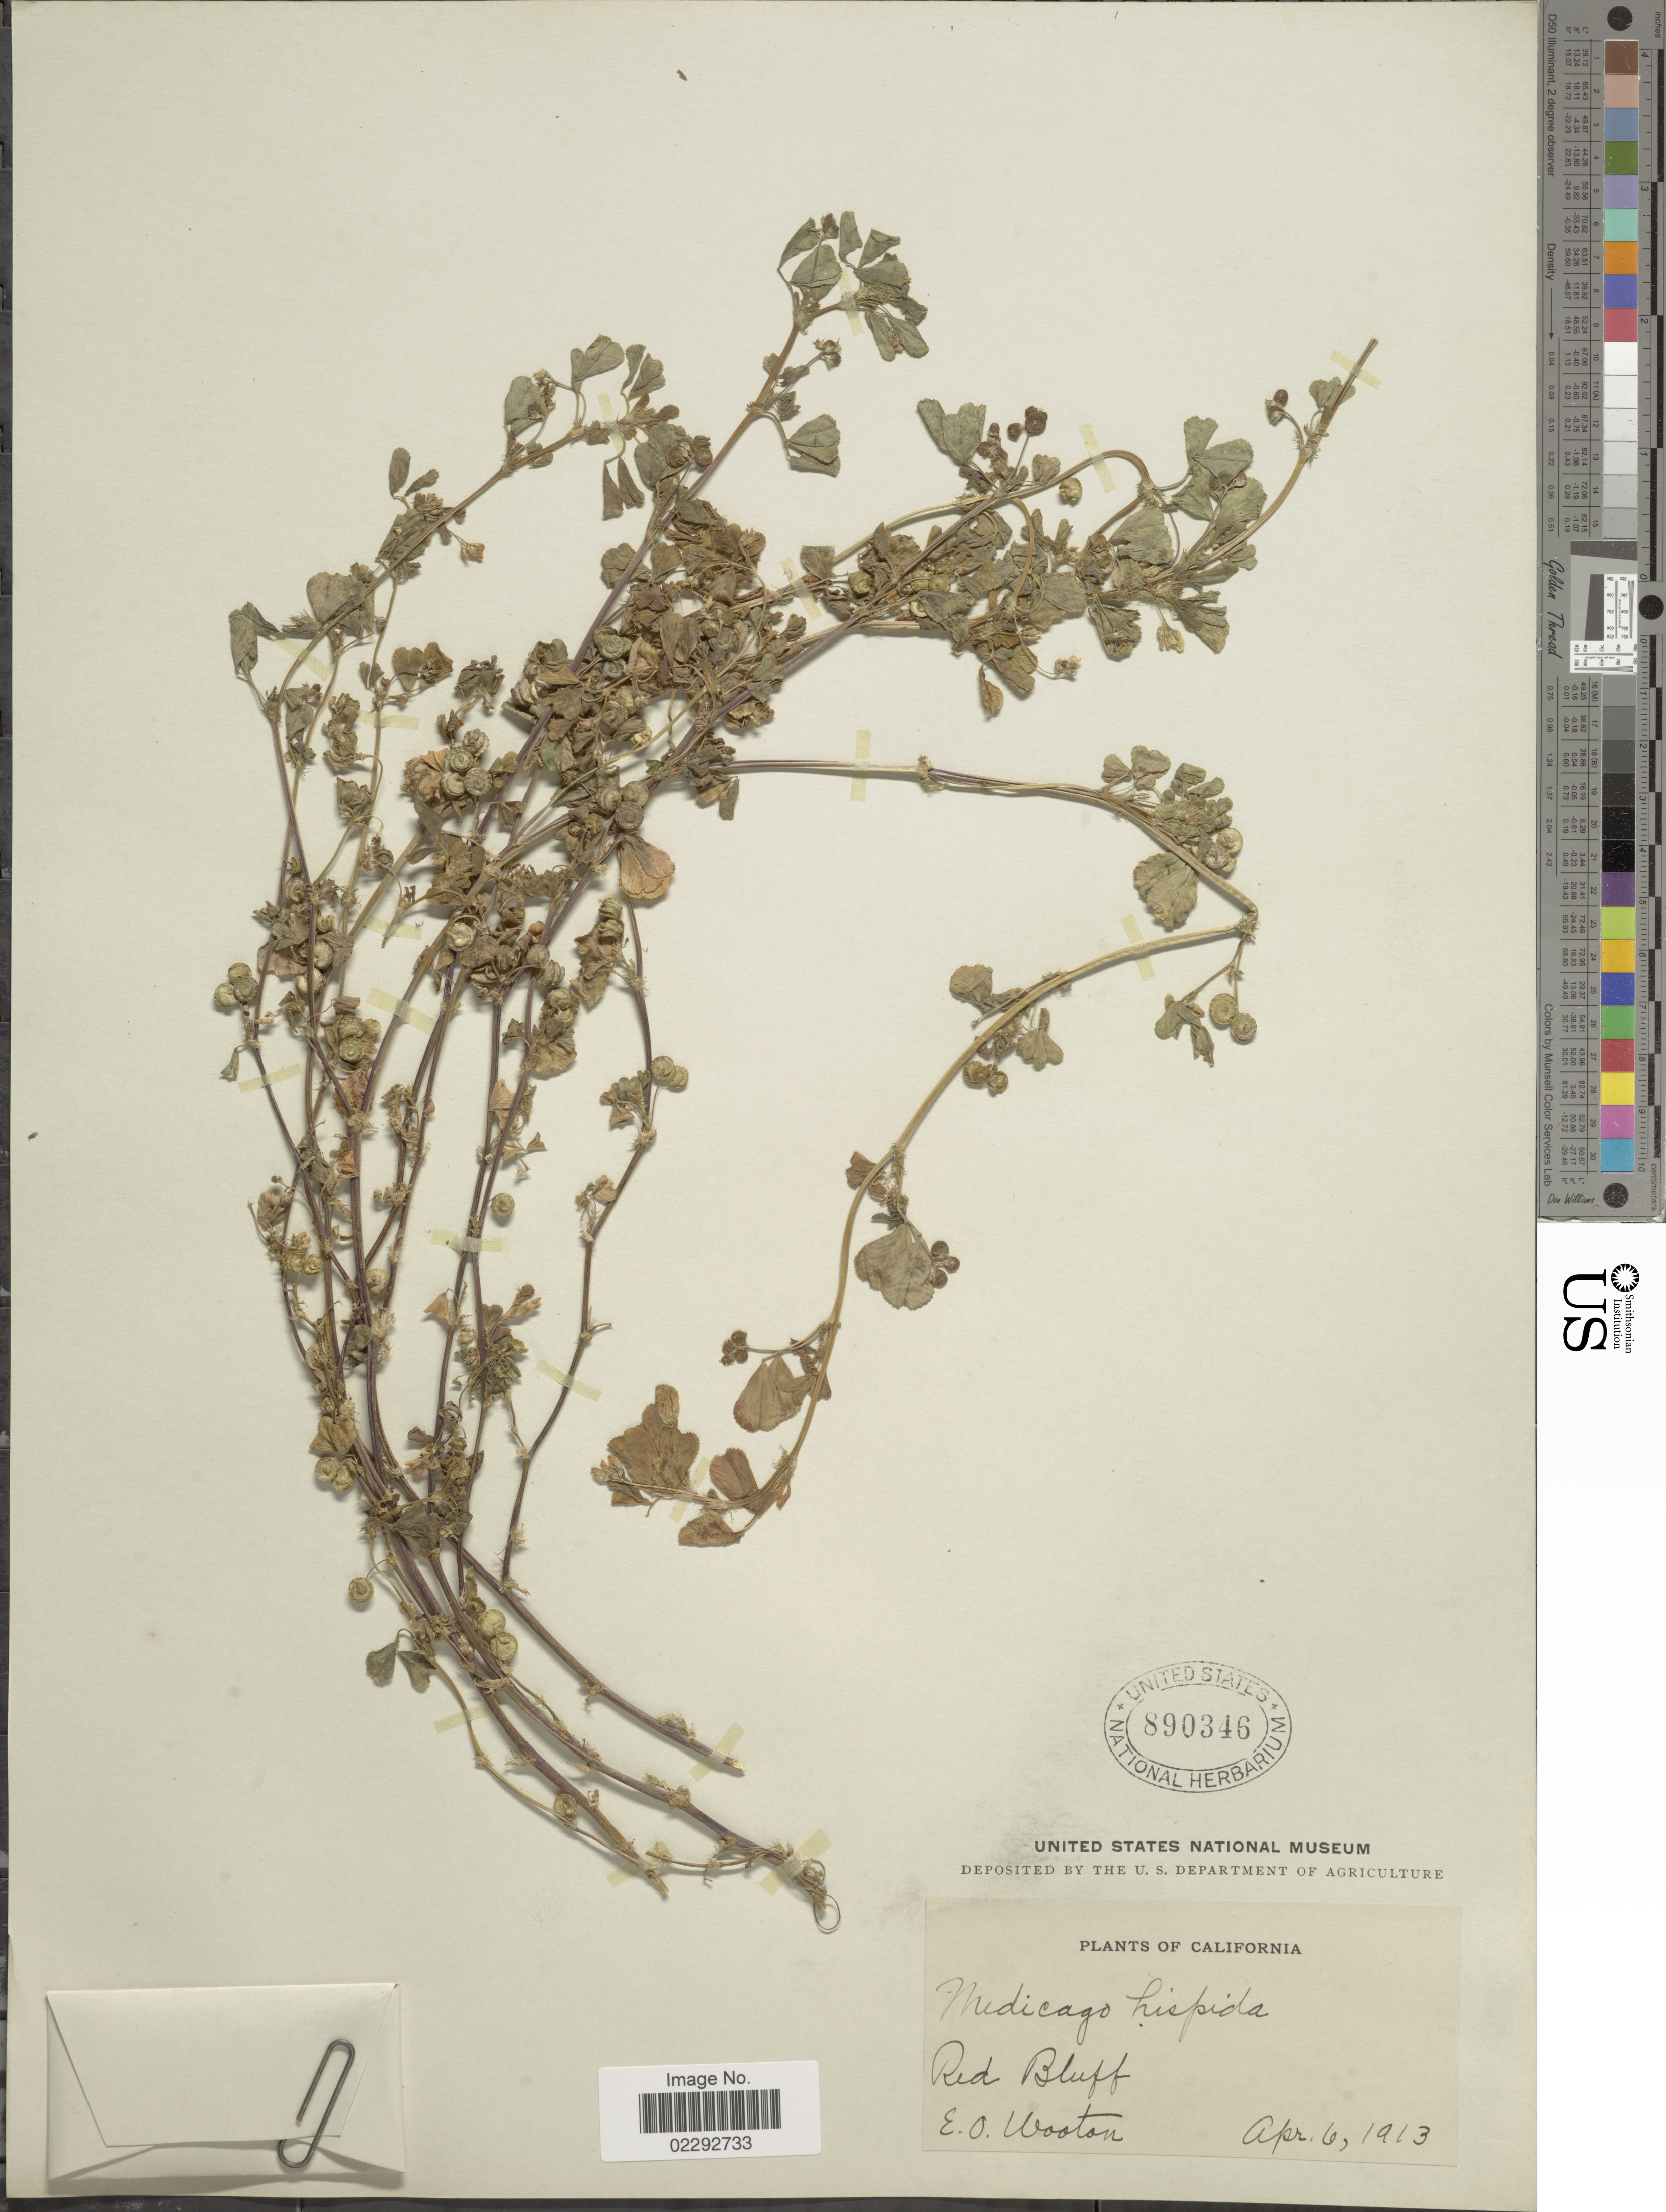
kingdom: Plantae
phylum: Tracheophyta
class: Magnoliopsida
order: Fabales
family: Fabaceae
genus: Medicago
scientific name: Medicago hispida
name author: Gaertn.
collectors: E. O. Wooton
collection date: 1913-04-06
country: United States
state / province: California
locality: Red Bluff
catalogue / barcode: US 890346